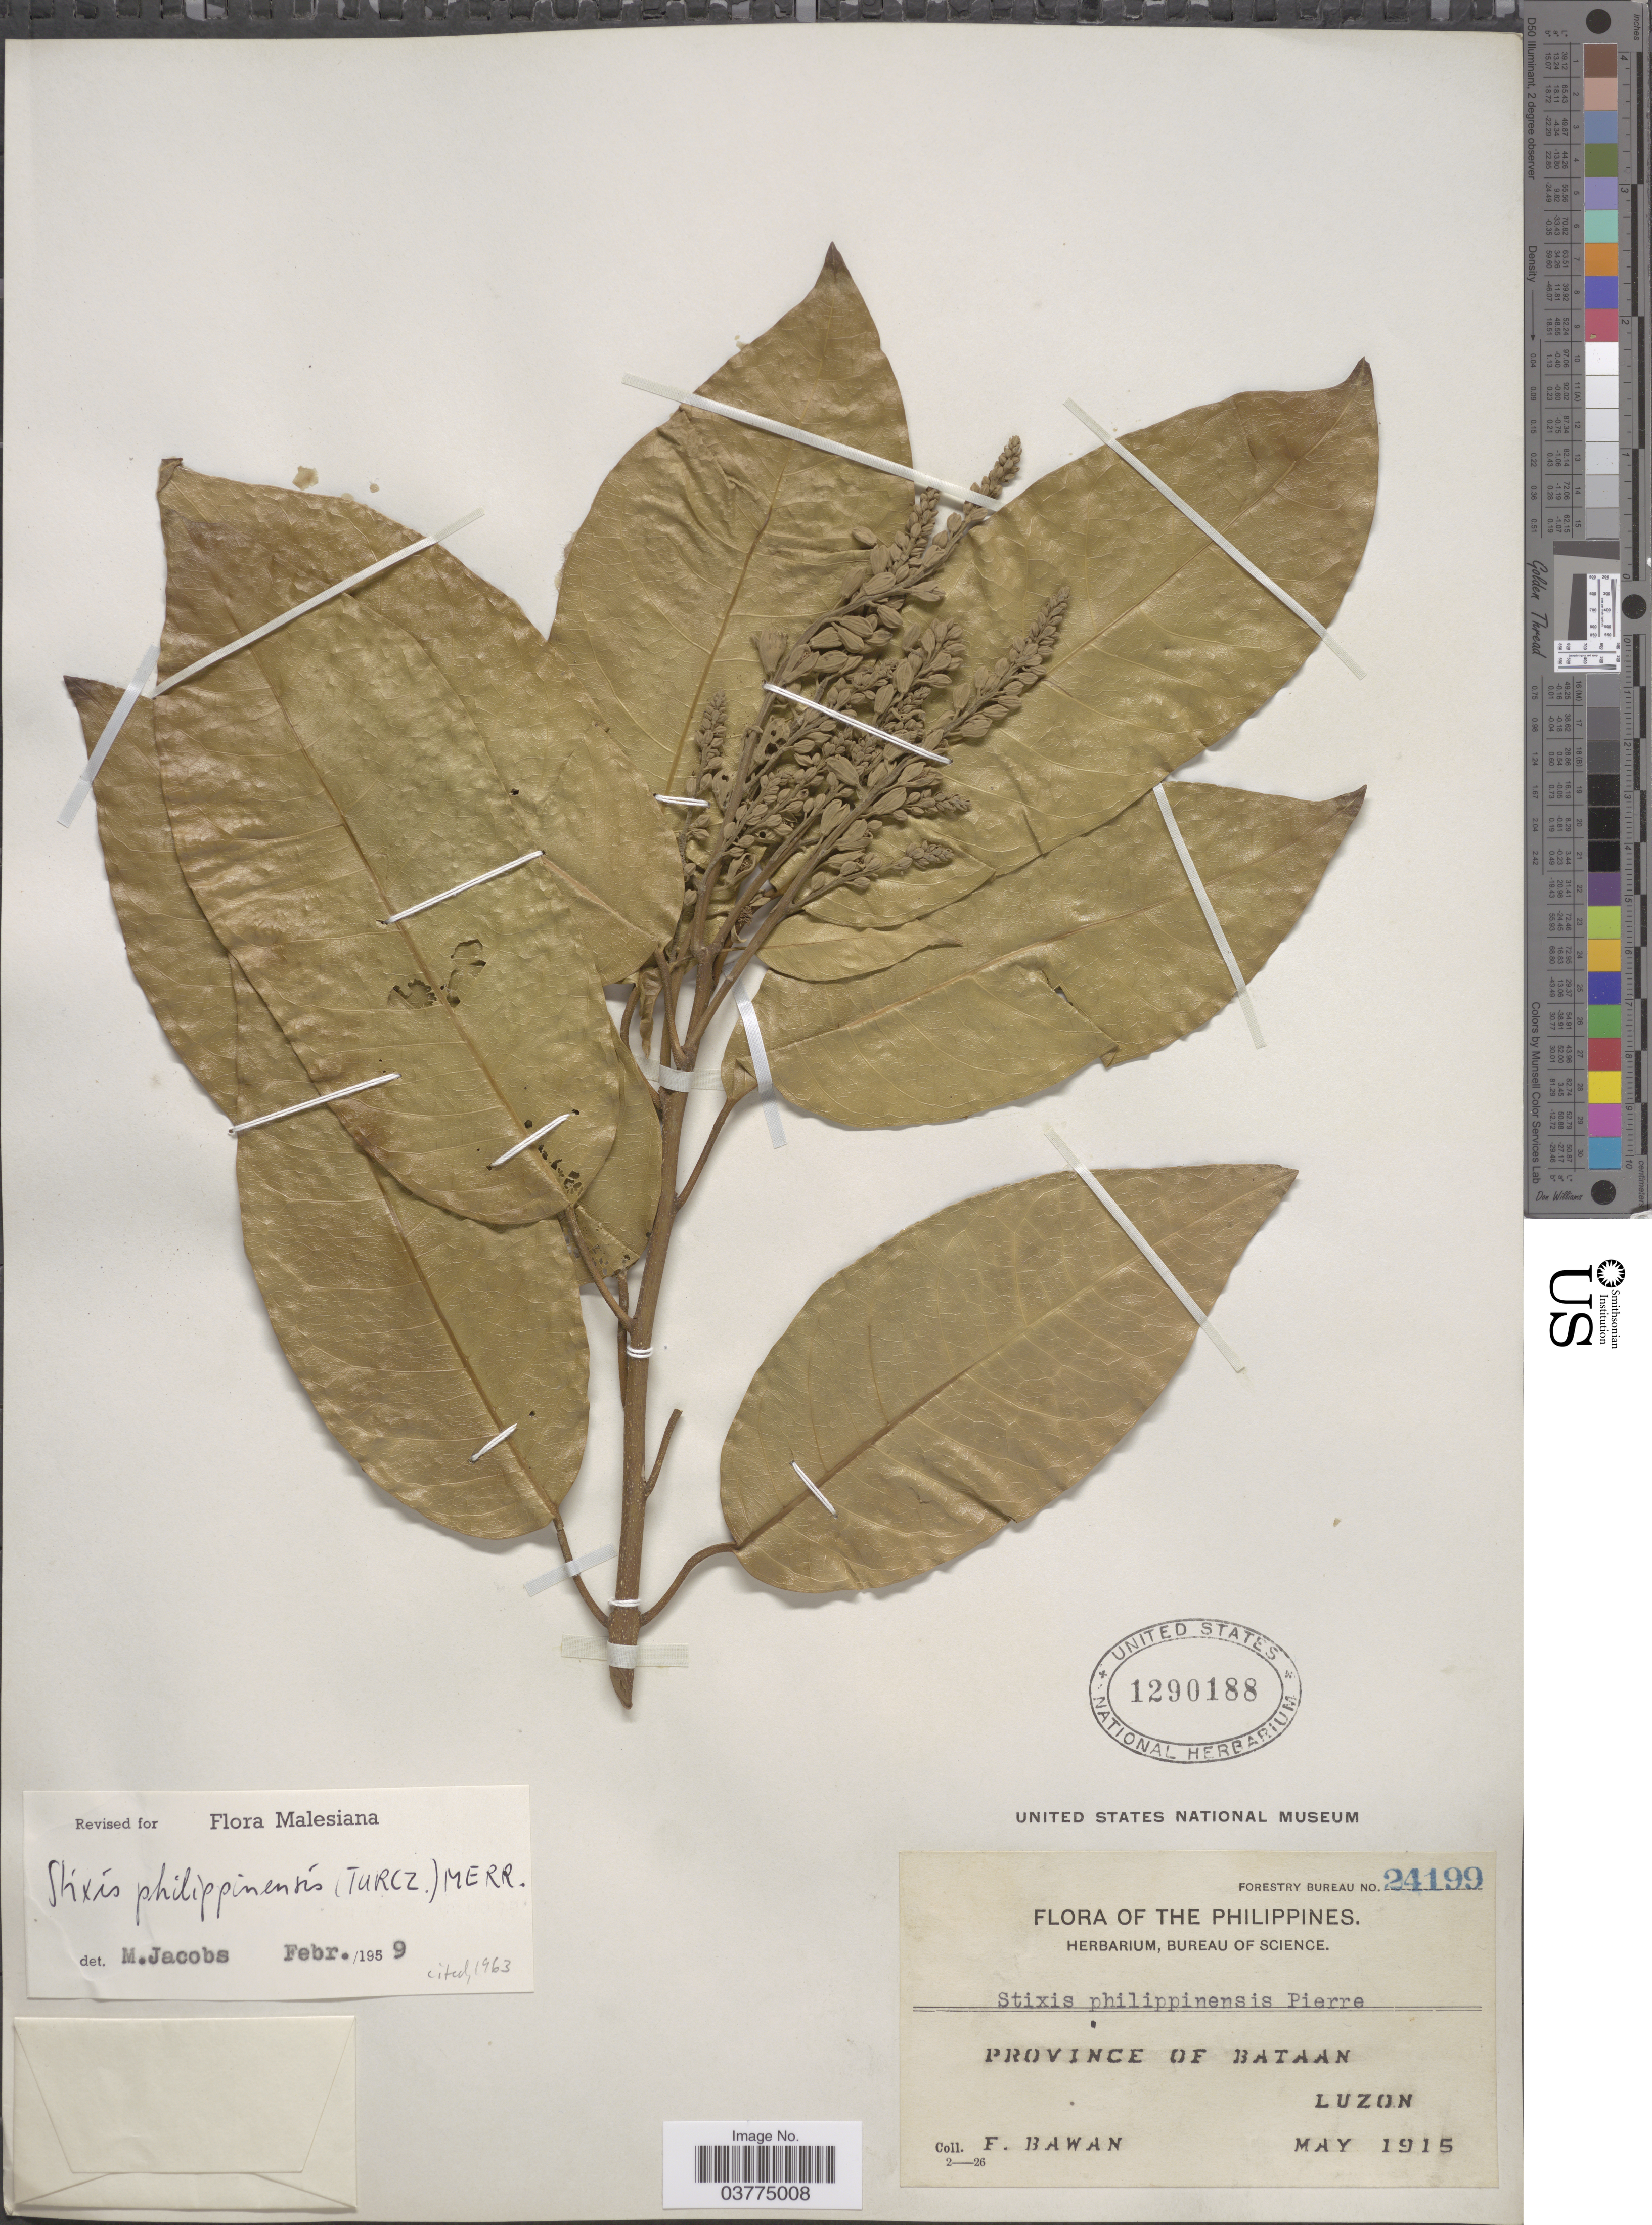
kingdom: Plantae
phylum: Tracheophyta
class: Magnoliopsida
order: Brassicales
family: Stixaceae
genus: Stixis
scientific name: Stixis philippinensis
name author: (Turcz.) Merr.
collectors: F. Bawan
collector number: Forestry Bureau 24199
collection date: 1915-05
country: Philippines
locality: Province of Bataan, Luzon.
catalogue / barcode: US 1290188